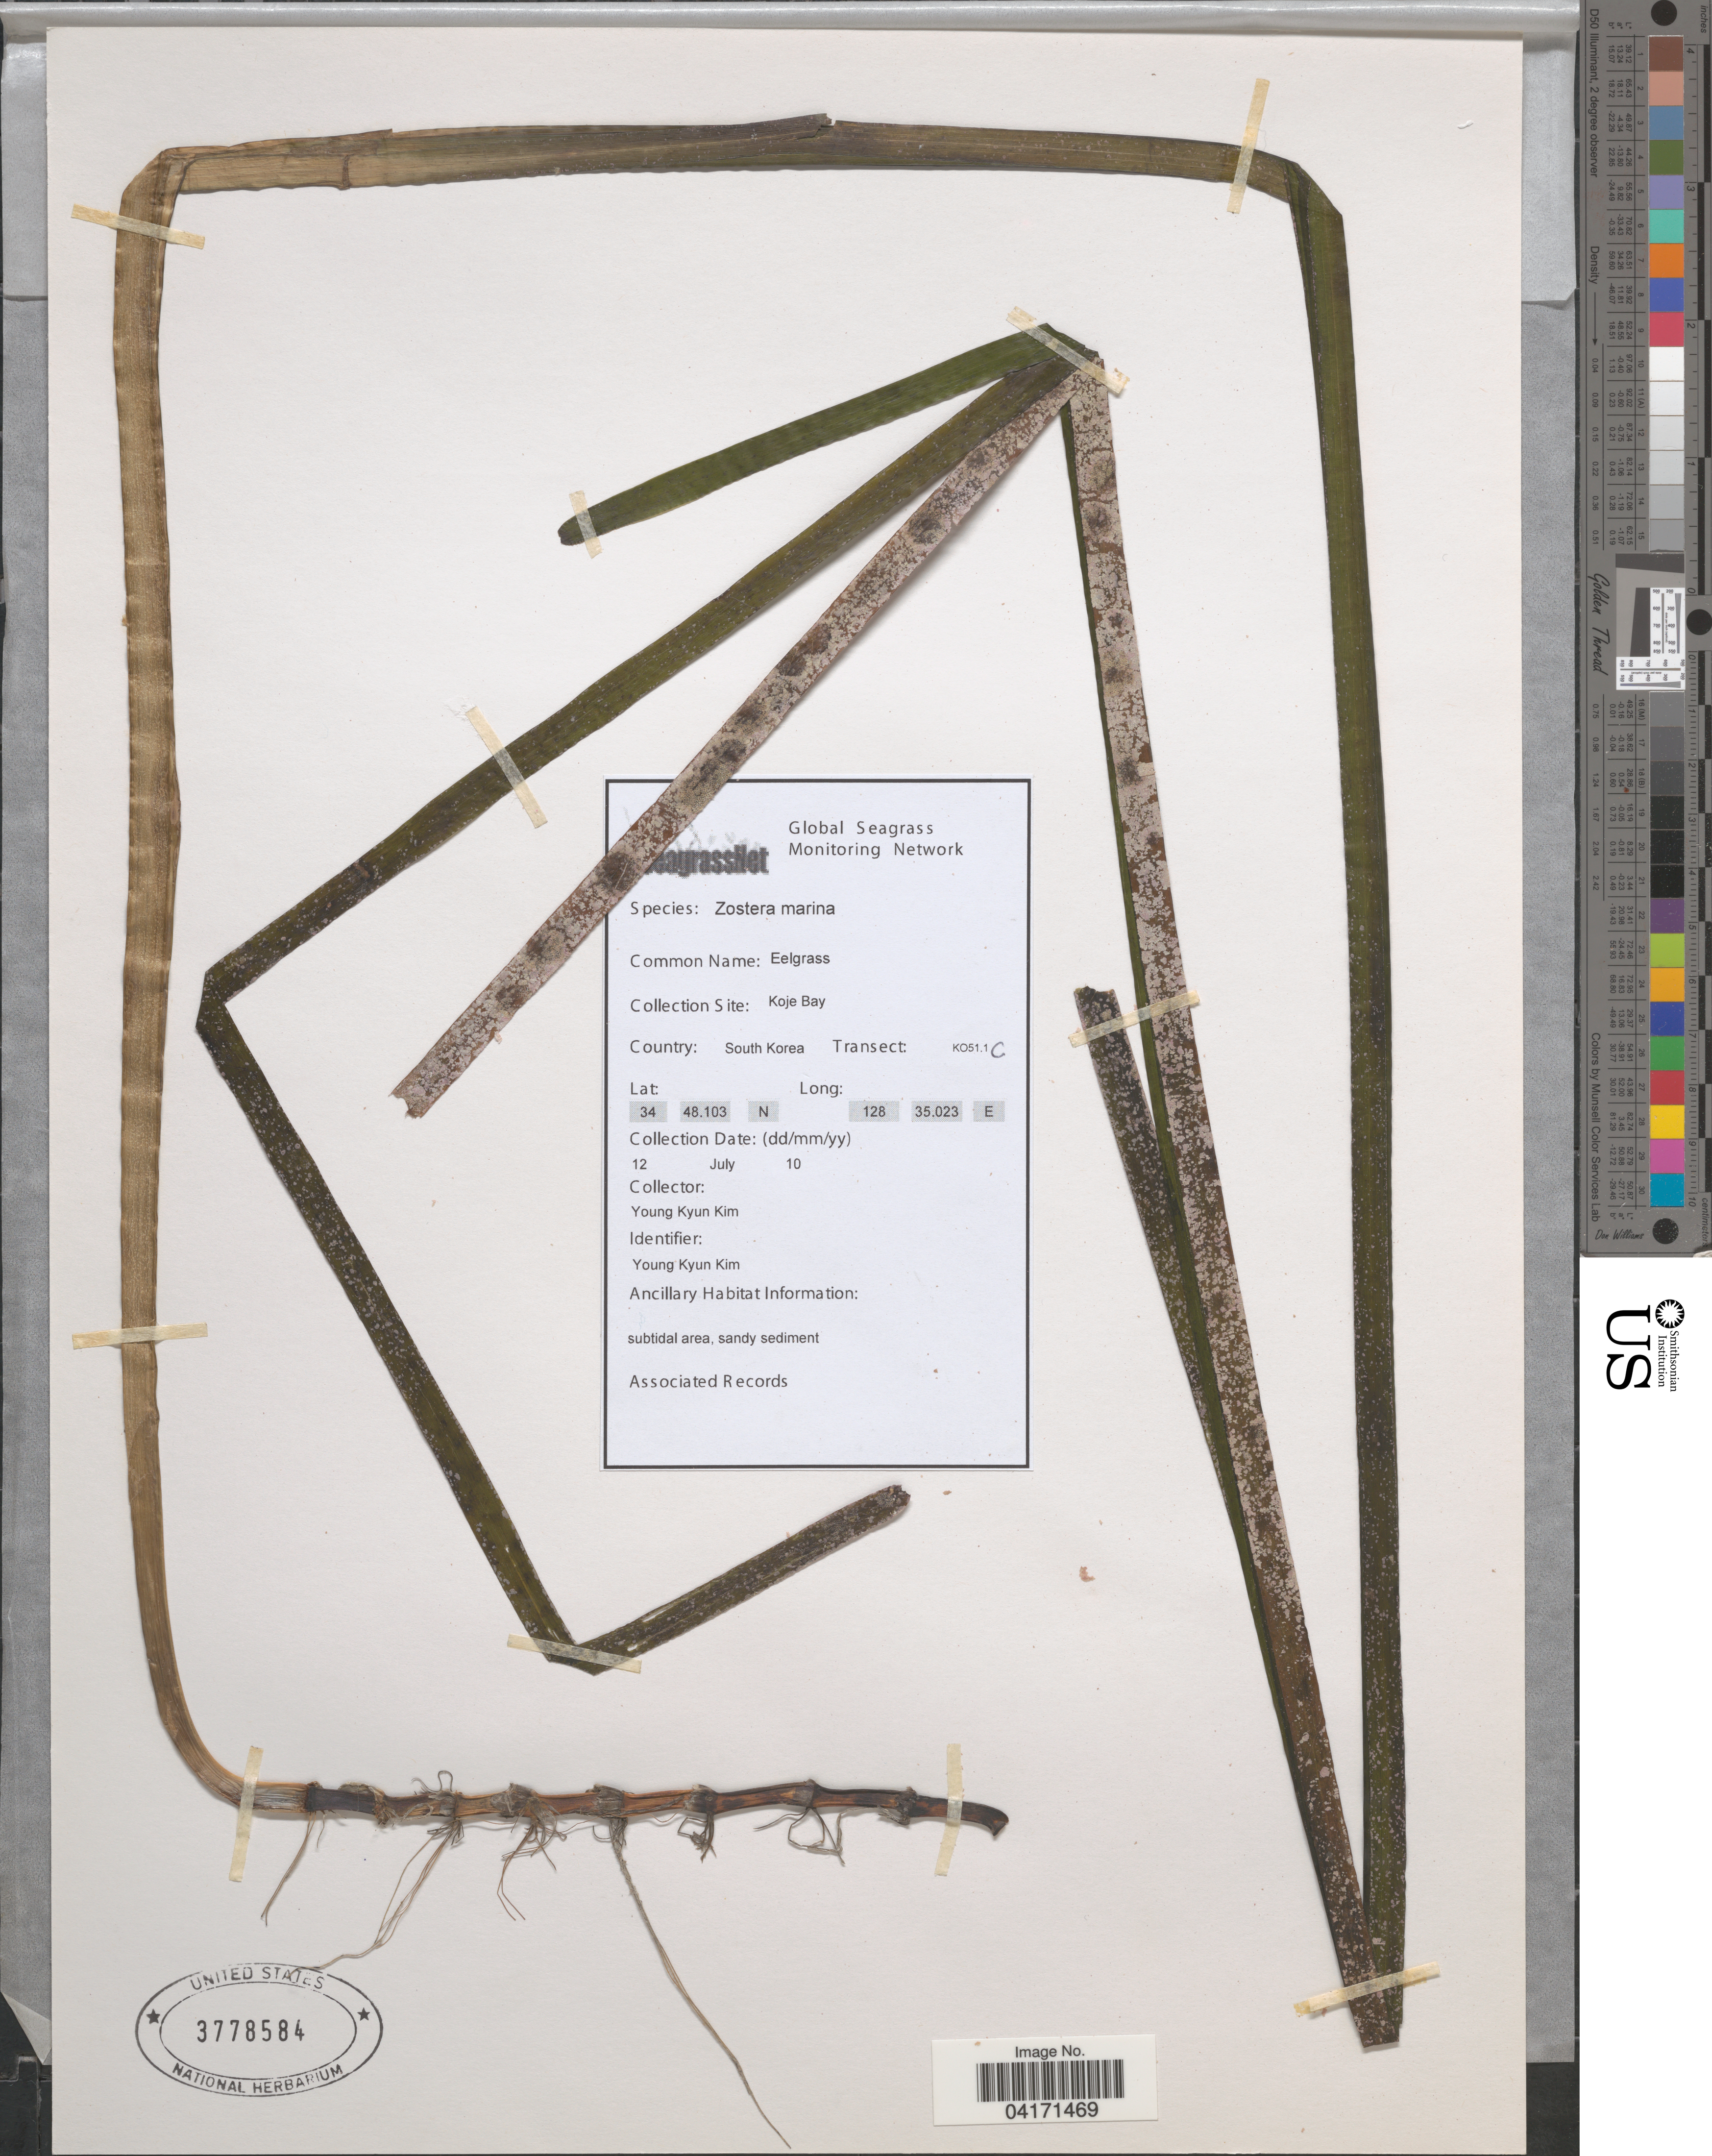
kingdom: Plantae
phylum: Tracheophyta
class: Liliopsida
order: Alismatales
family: Zosteraceae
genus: Zostera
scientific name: Zostera marina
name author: L.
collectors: Y. Kim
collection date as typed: Transcribed d/m/y: 12/7/10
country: South Korea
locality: Koje Bay. Transect: KO51.1 C.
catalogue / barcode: US 3778584